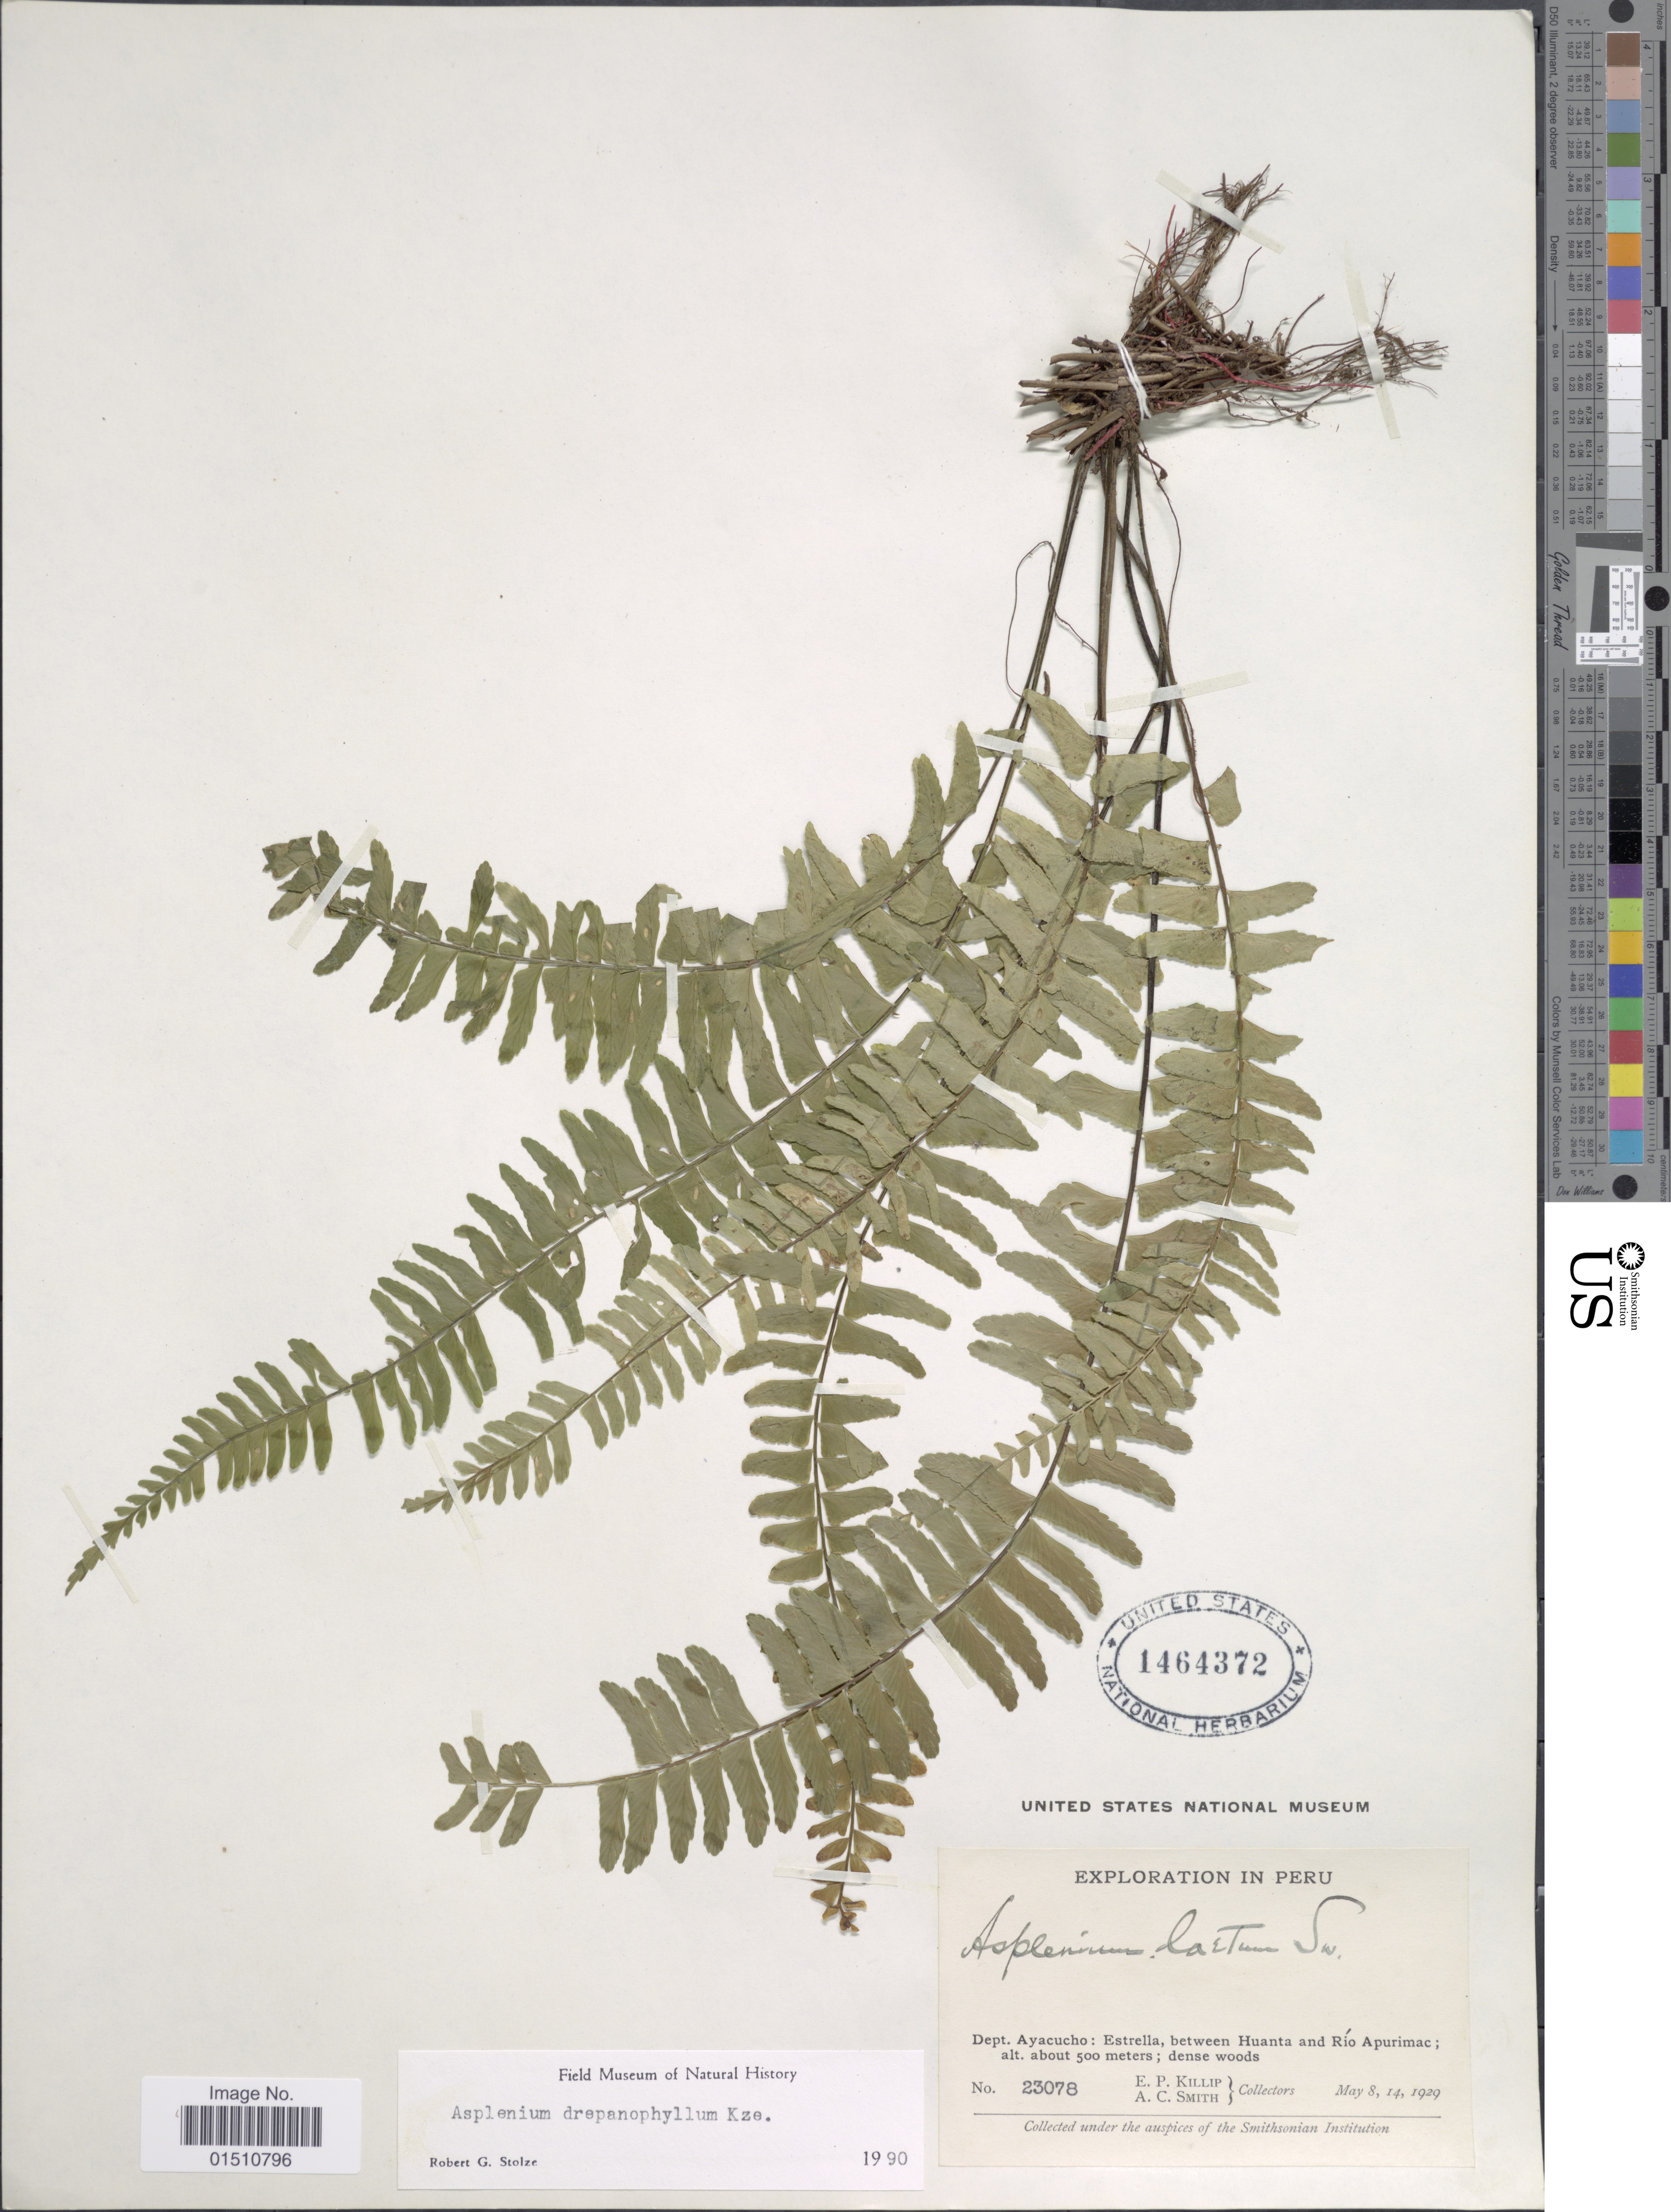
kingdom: Plantae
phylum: Tracheophyta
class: Polypodiopsida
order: Polypodiales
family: Aspleniaceae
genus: Asplenium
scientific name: Asplenium drepanophyllum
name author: Kunze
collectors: E. P. Killip & A. C. Smith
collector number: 23078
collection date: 1929-05-08/1929-05-14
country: Peru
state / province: Ayacucho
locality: Peru, Dept. Ayacucho: Estrella, between Huanta and Rio Apurimac.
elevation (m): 500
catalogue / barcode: US 1464372